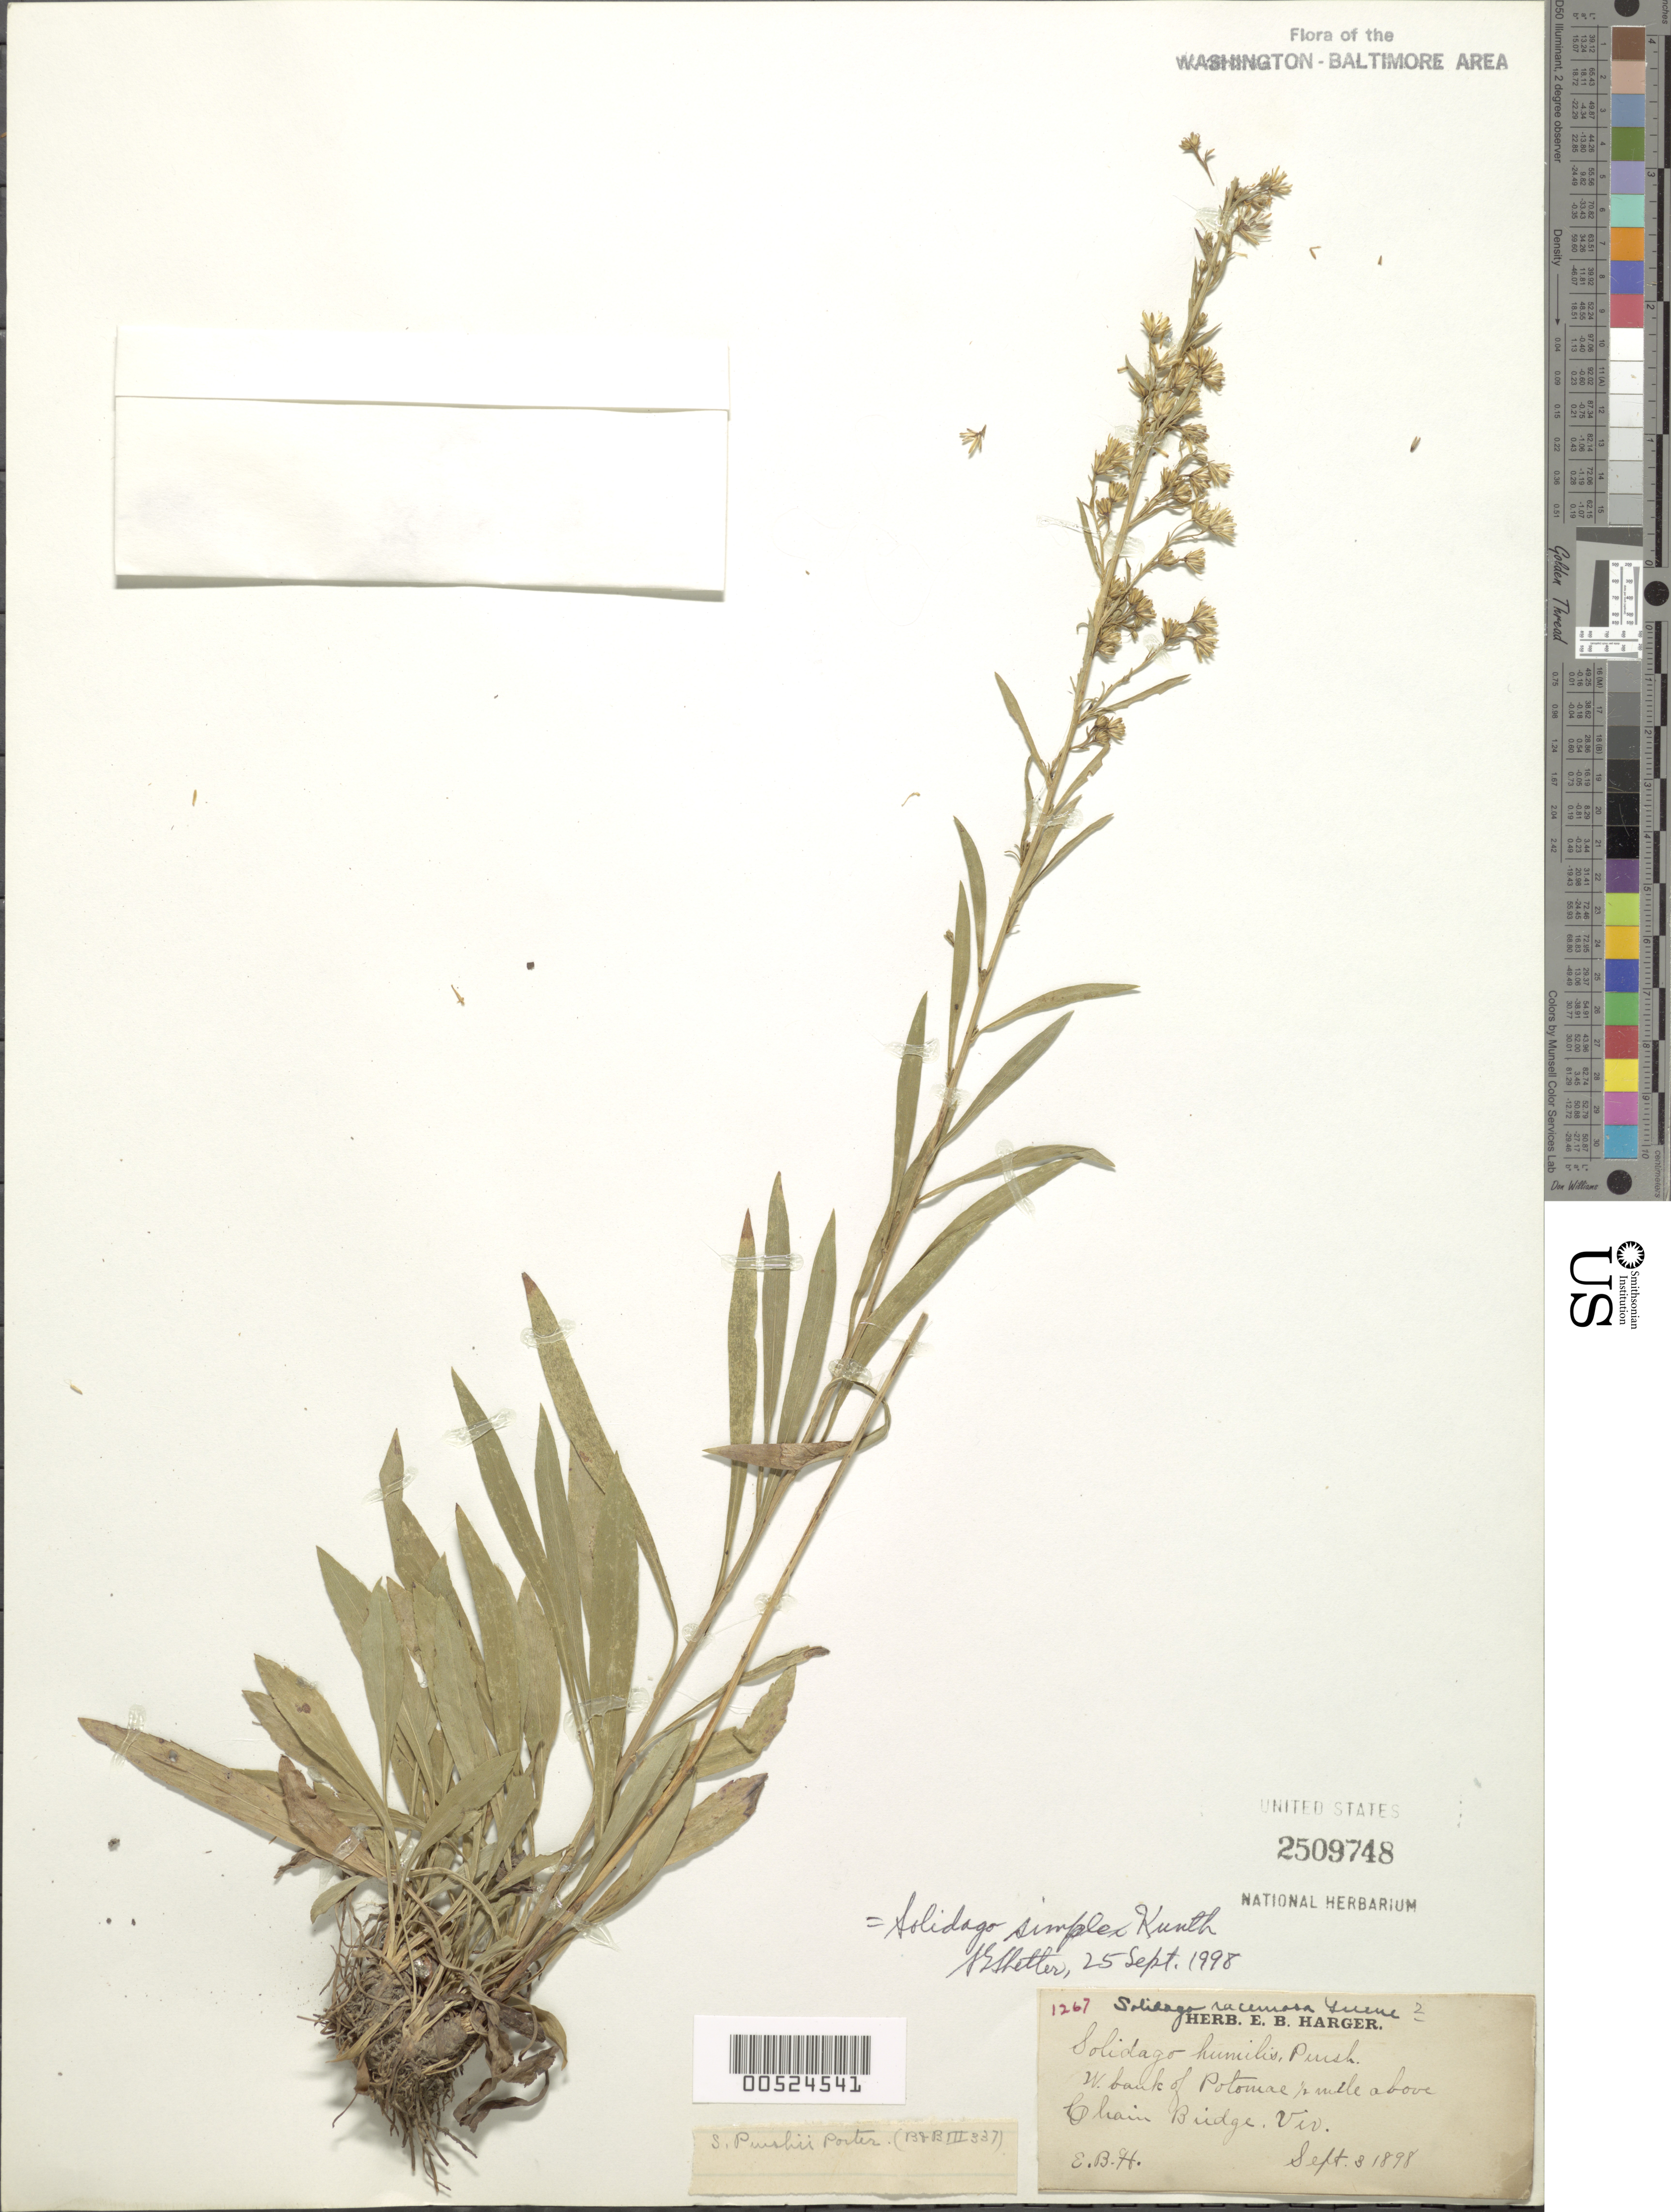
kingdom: Plantae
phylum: Tracheophyta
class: Magnoliopsida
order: Asterales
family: Asteraceae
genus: Solidago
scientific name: Solidago simplex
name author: Kunth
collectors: E. B. Harger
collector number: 1267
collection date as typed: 03 Sep 1898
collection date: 1898-09-03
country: United States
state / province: Virginia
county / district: Fairfax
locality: Chain Bridge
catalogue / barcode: US 2509748